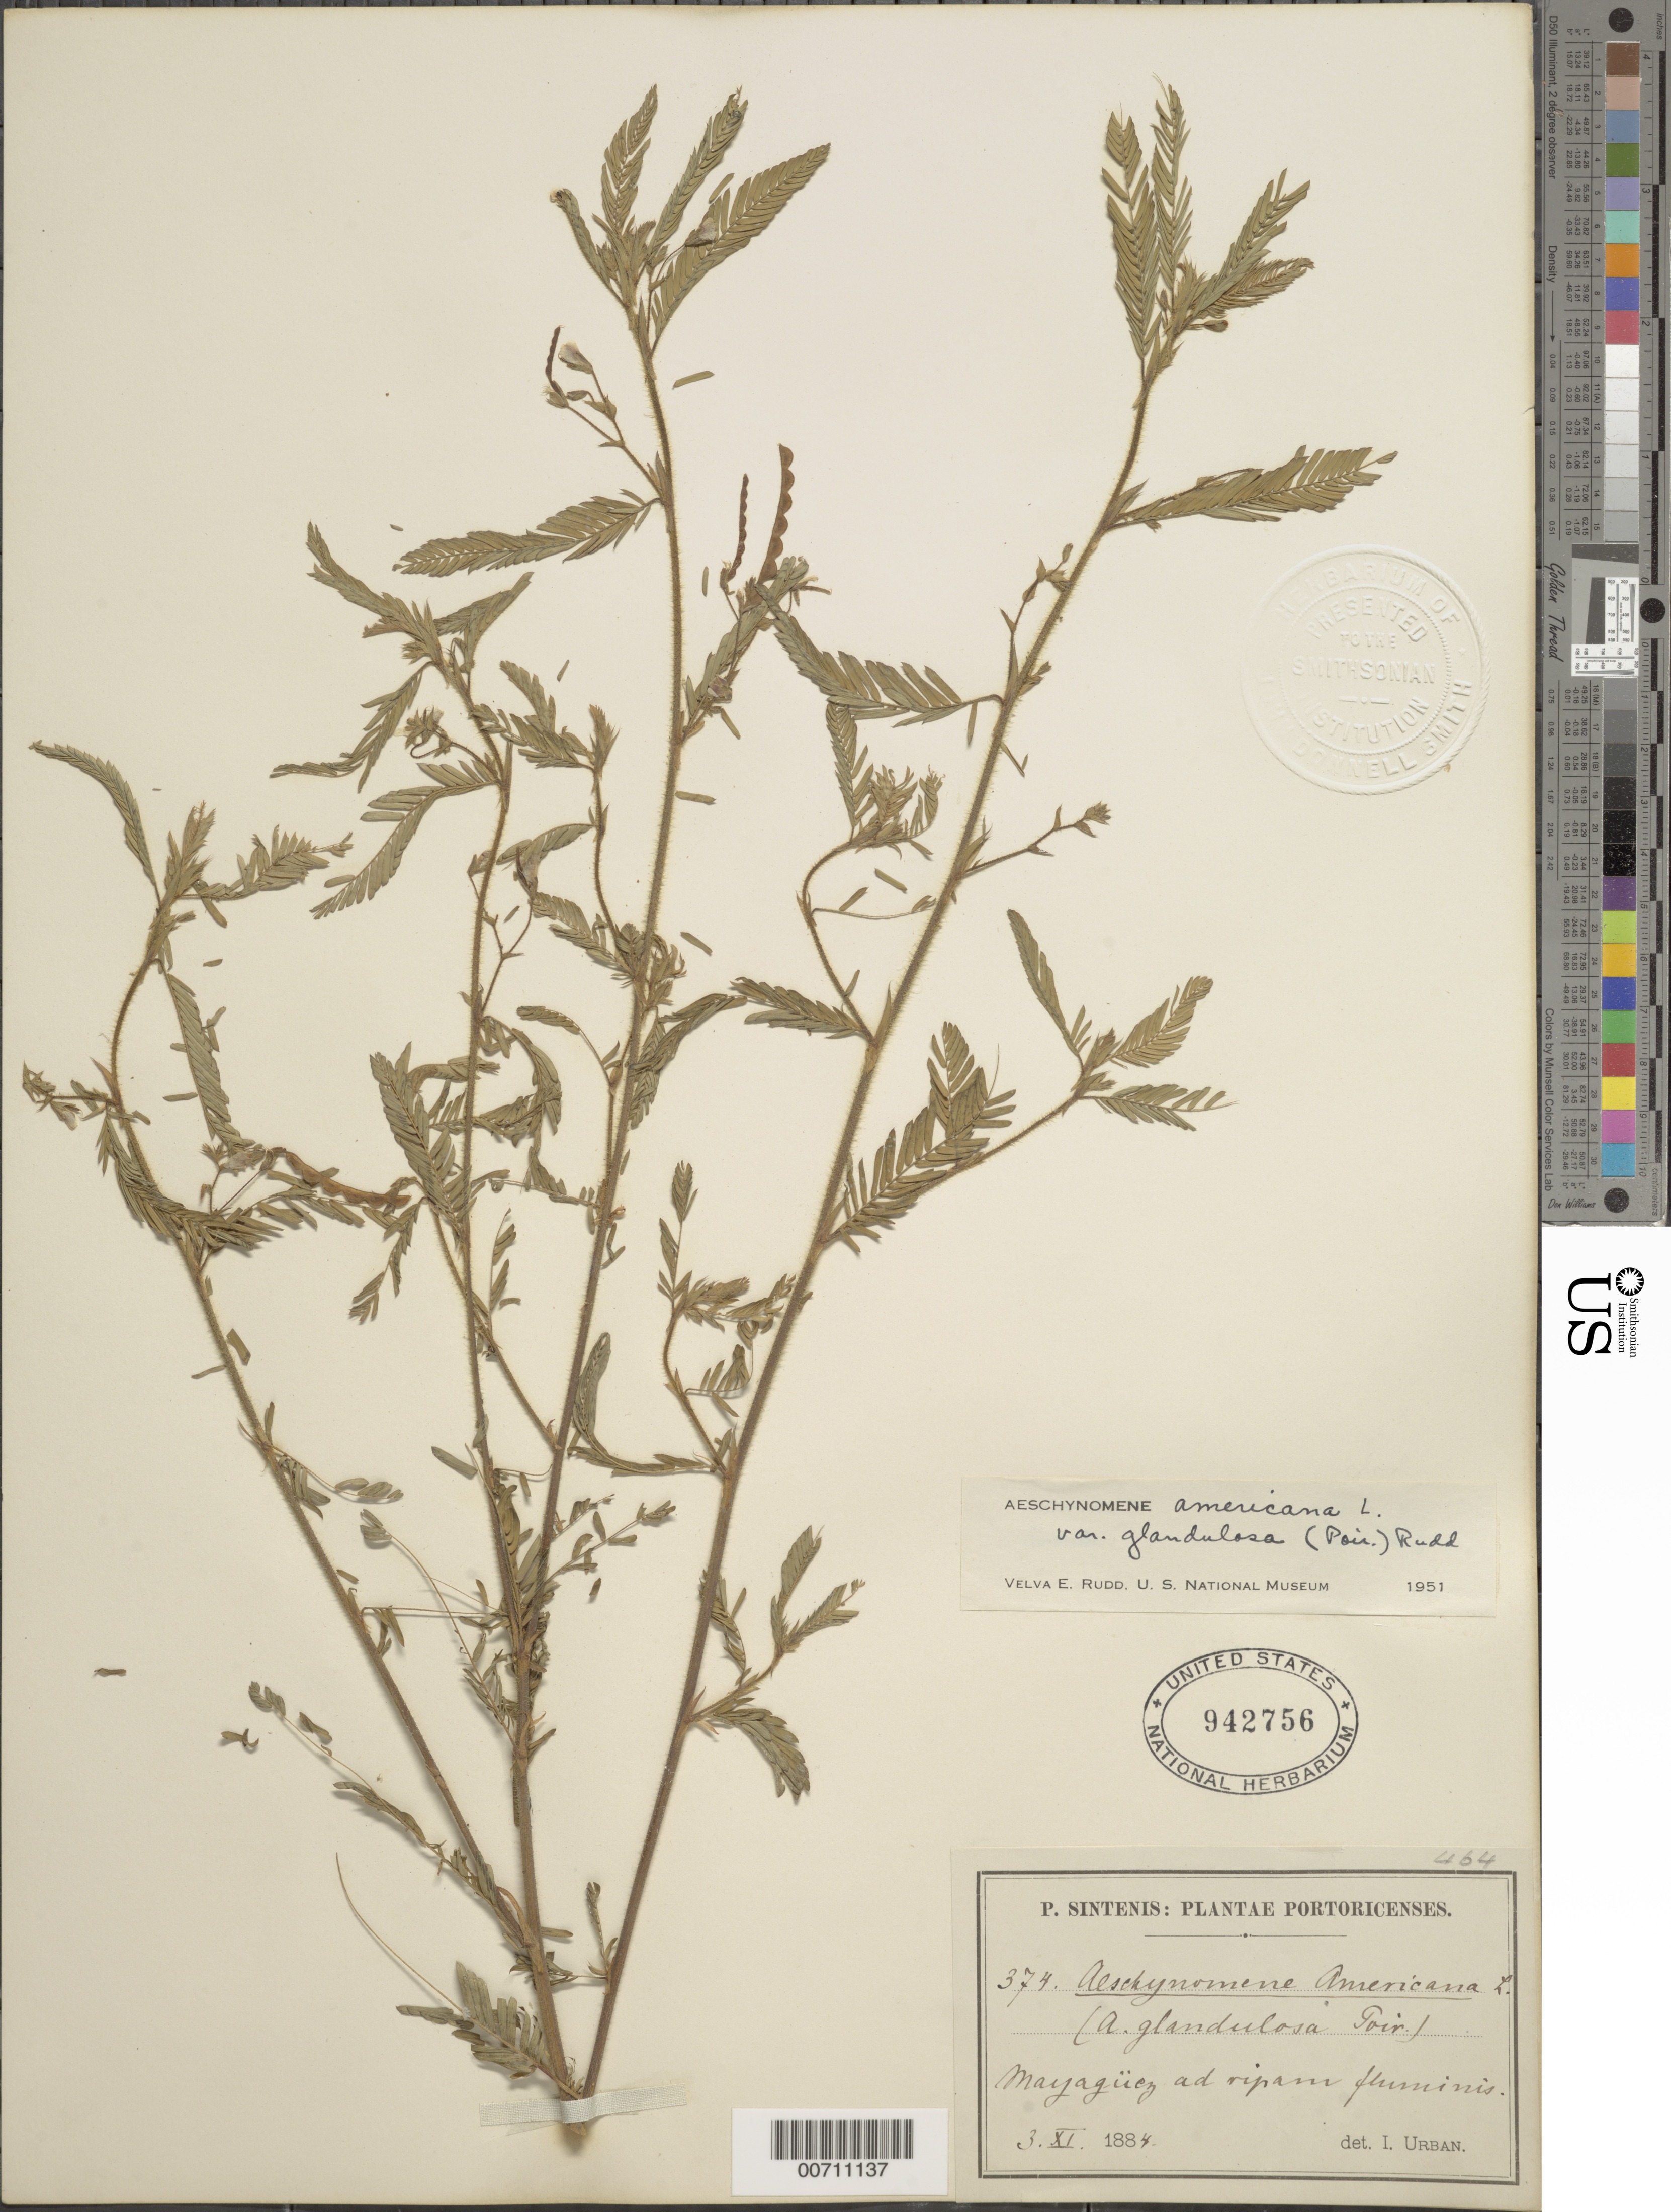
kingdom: Plantae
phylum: Tracheophyta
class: Magnoliopsida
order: Fabales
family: Fabaceae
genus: Aeschynomene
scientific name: Aeschynomene americana var. glandulosa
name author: (Poir.) Rudd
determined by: Rudd, V. E.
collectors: P. Sintenis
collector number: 374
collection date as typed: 03 Nov 1884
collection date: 1884-11-03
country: Puerto Rico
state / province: Mayaguez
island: Greater Antilles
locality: ad ripam fluminis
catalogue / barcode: US 942756